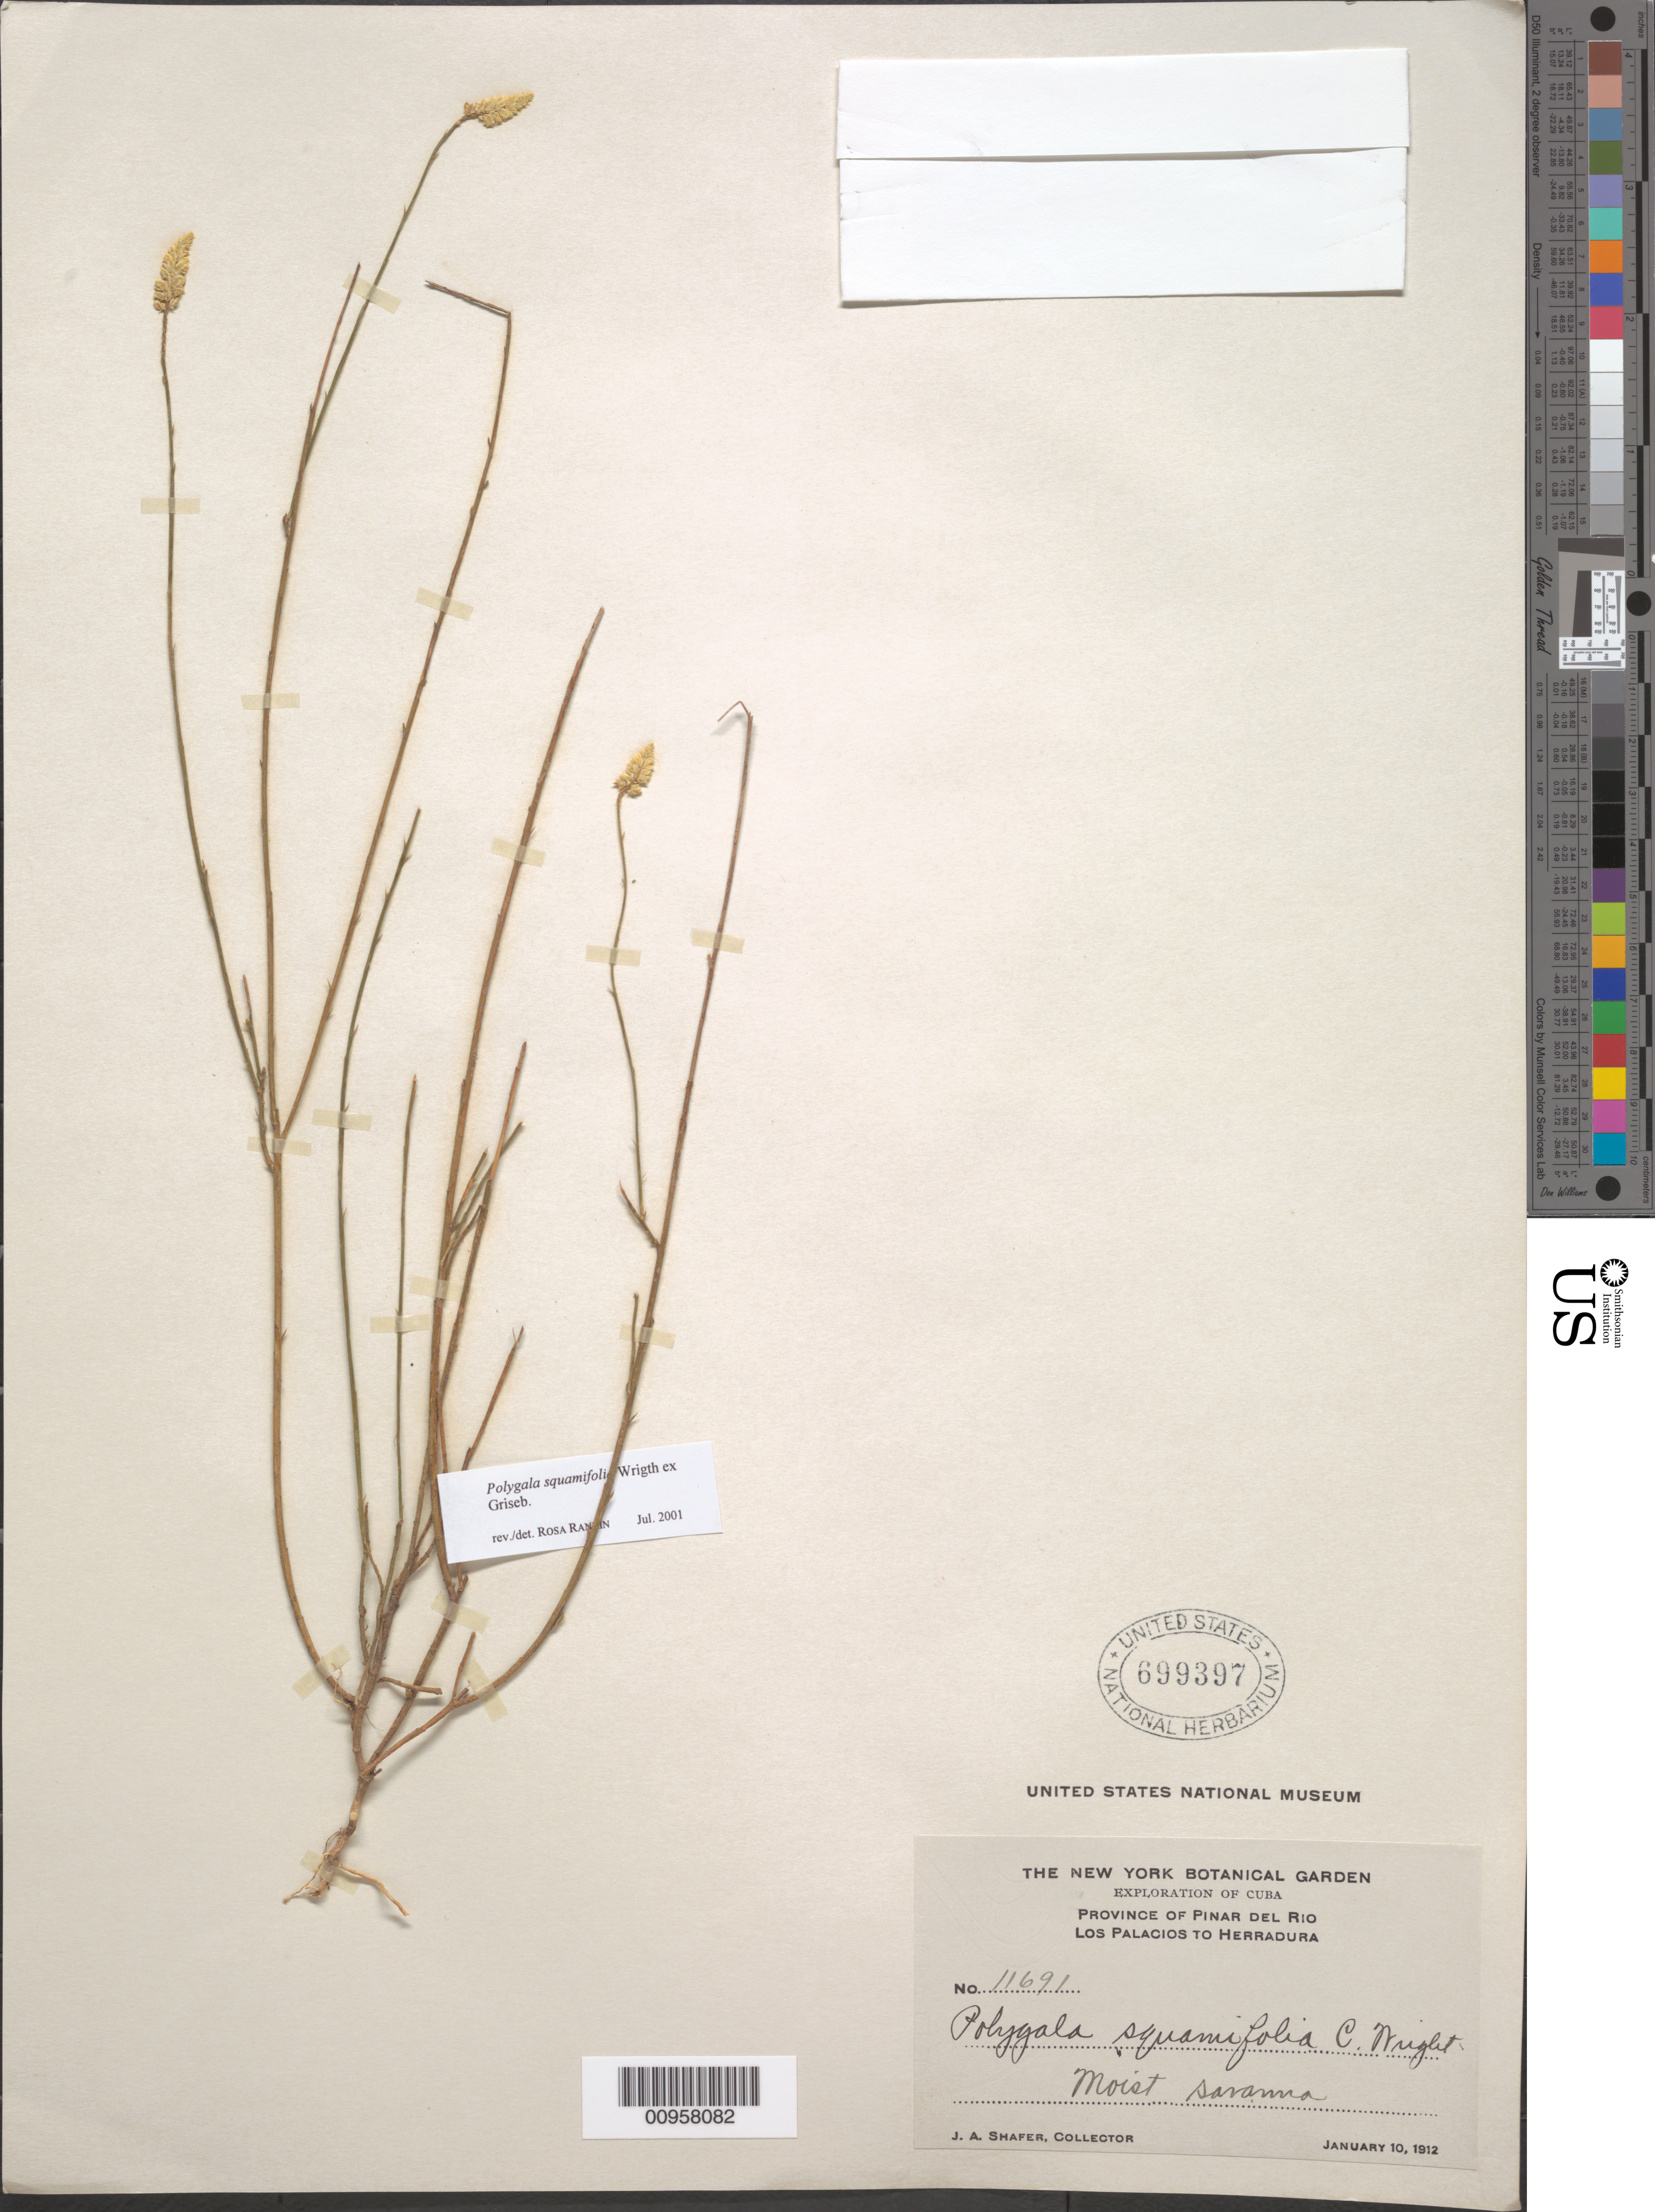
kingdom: Plantae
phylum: Tracheophyta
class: Magnoliopsida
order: Fabales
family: Polygalaceae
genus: Polygala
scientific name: Polygala squamifolia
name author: C. Wright in Griseb.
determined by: Rankin Rodriguez, Rosa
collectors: J. A. Shafer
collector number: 11691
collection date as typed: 10 Jan 1912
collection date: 1912-01-10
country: Cuba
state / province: Pinar del Rio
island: Cuba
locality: Los Palacios to Herradura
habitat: Moist savanna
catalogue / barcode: US 699397